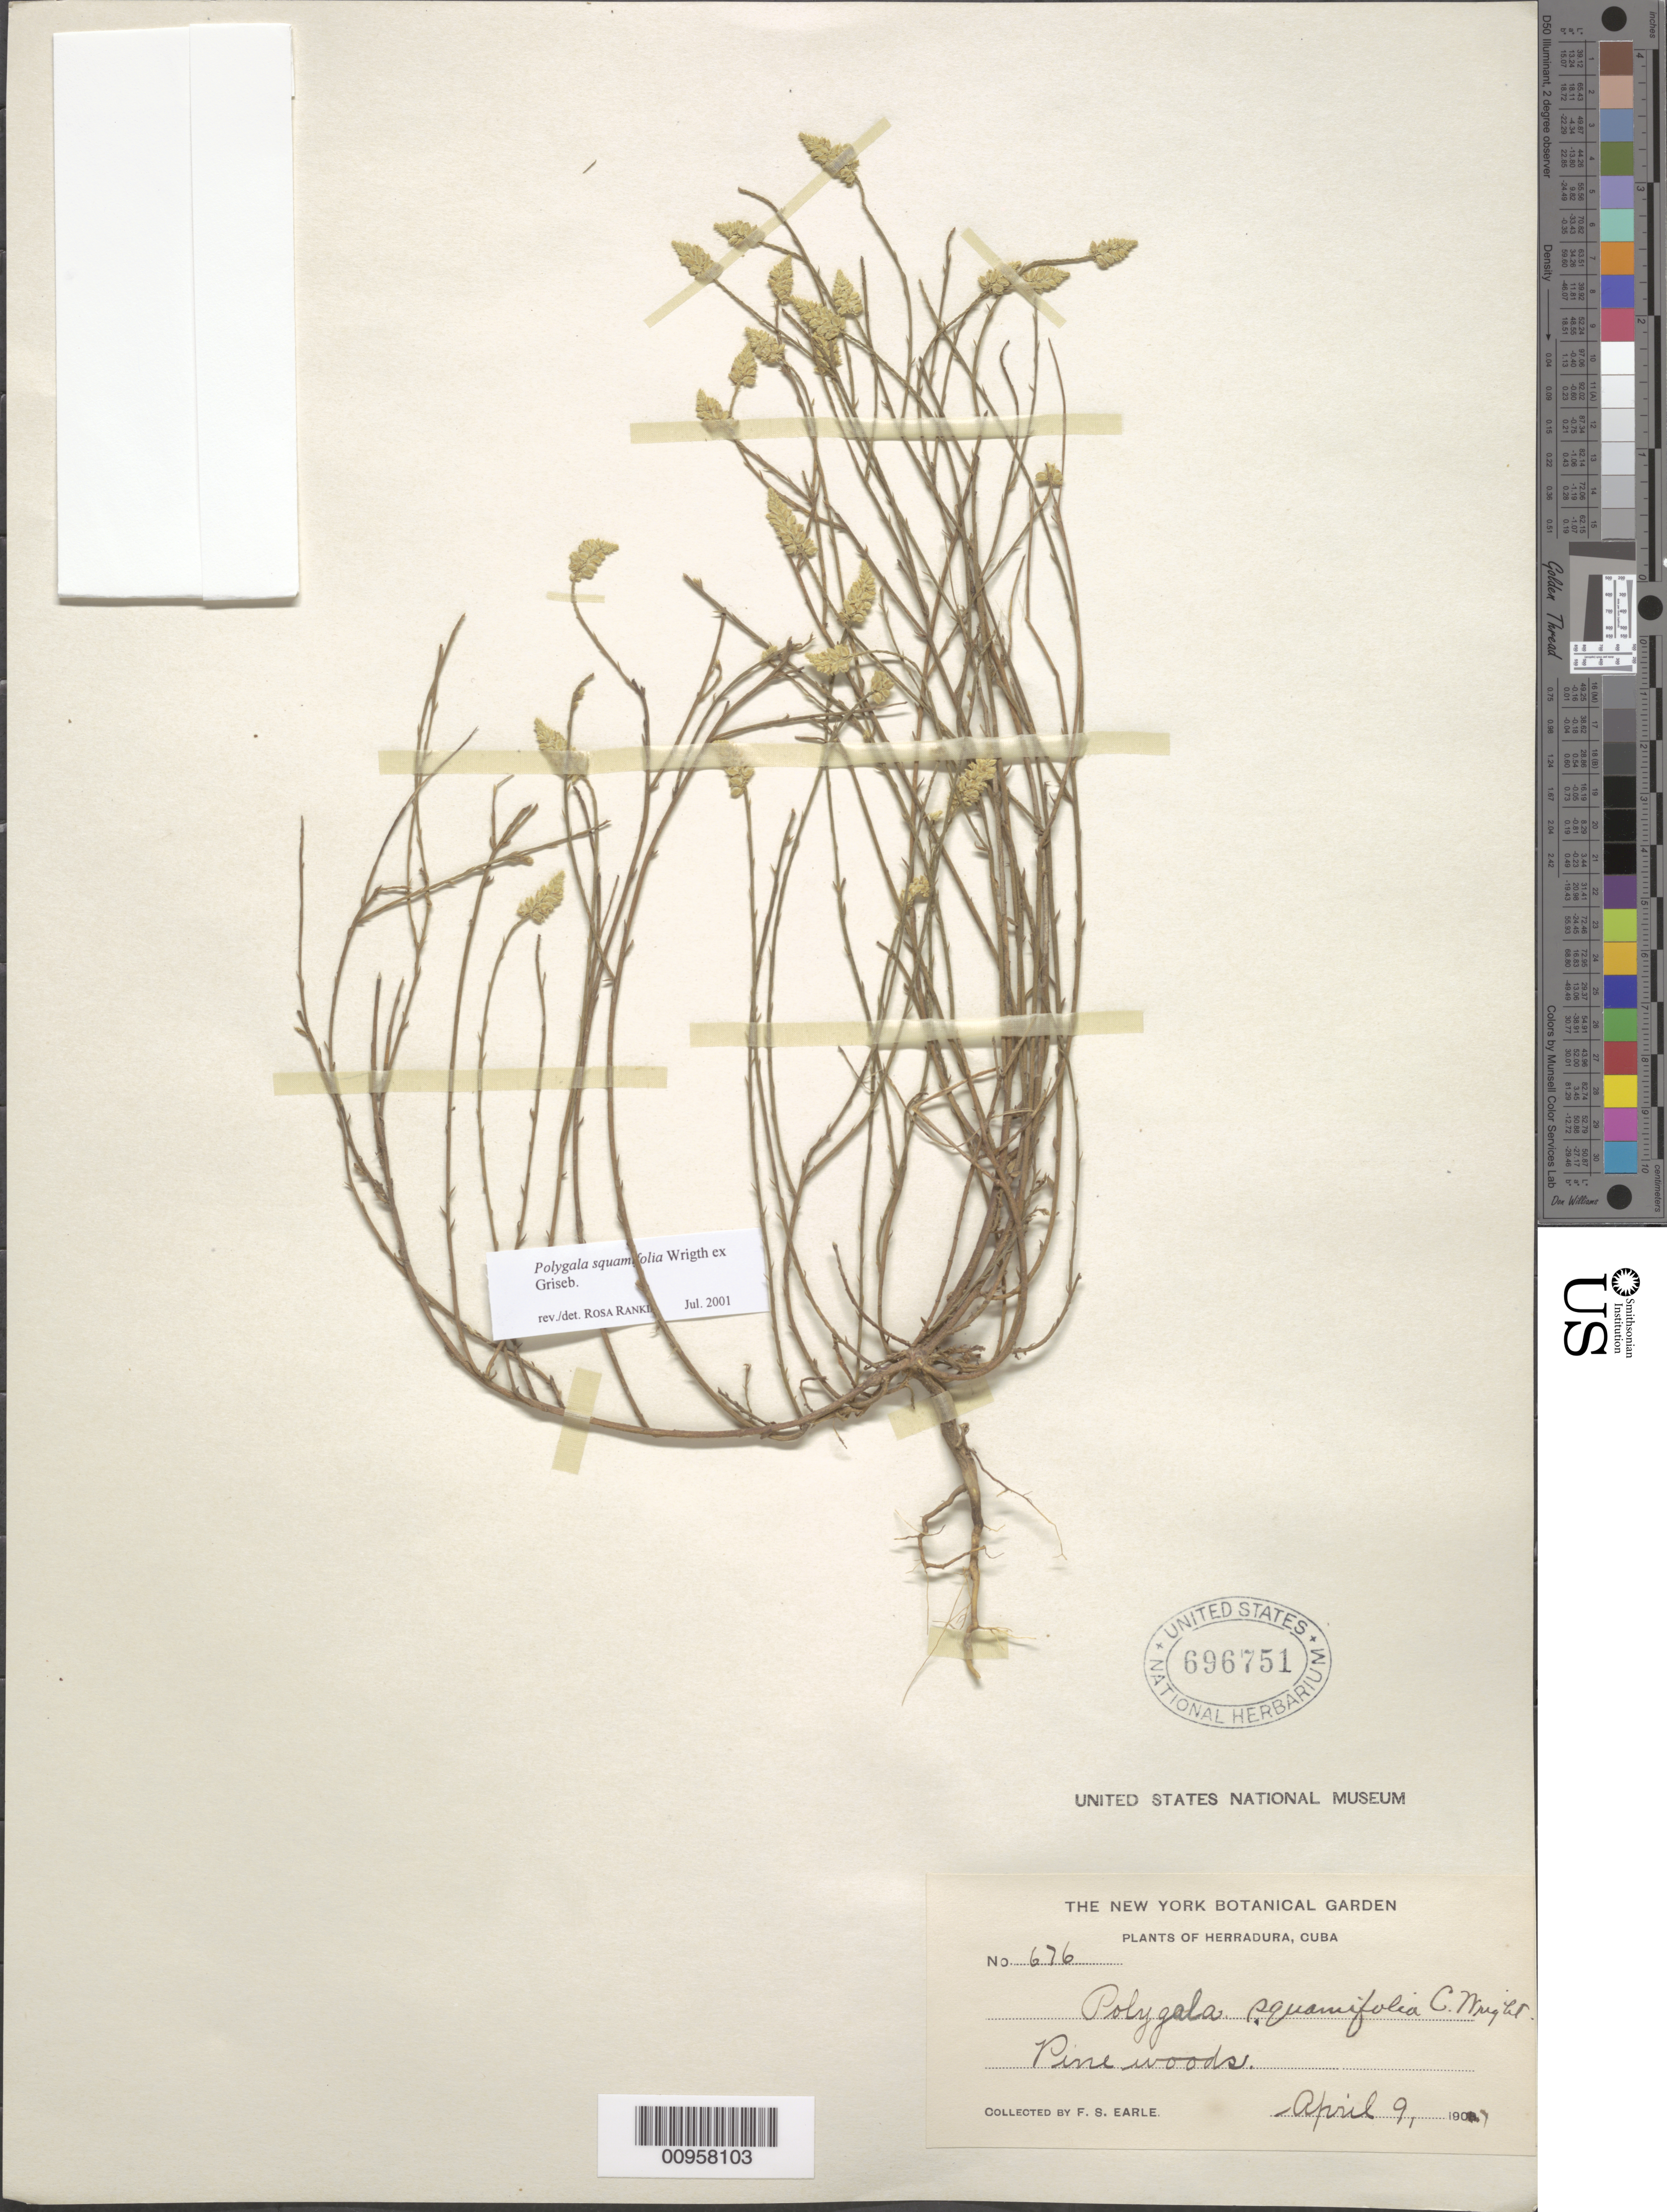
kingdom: Plantae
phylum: Tracheophyta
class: Magnoliopsida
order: Fabales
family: Polygalaceae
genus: Polygala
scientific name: Polygala squamifolia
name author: C. Wright in Griseb.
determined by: Rankin Rodriguez, Rosa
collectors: F. S. Earle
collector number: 676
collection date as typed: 09 Apr 1907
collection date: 1907-04-09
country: Cuba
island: Cuba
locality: Herradura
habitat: Pine woods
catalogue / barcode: US 696751